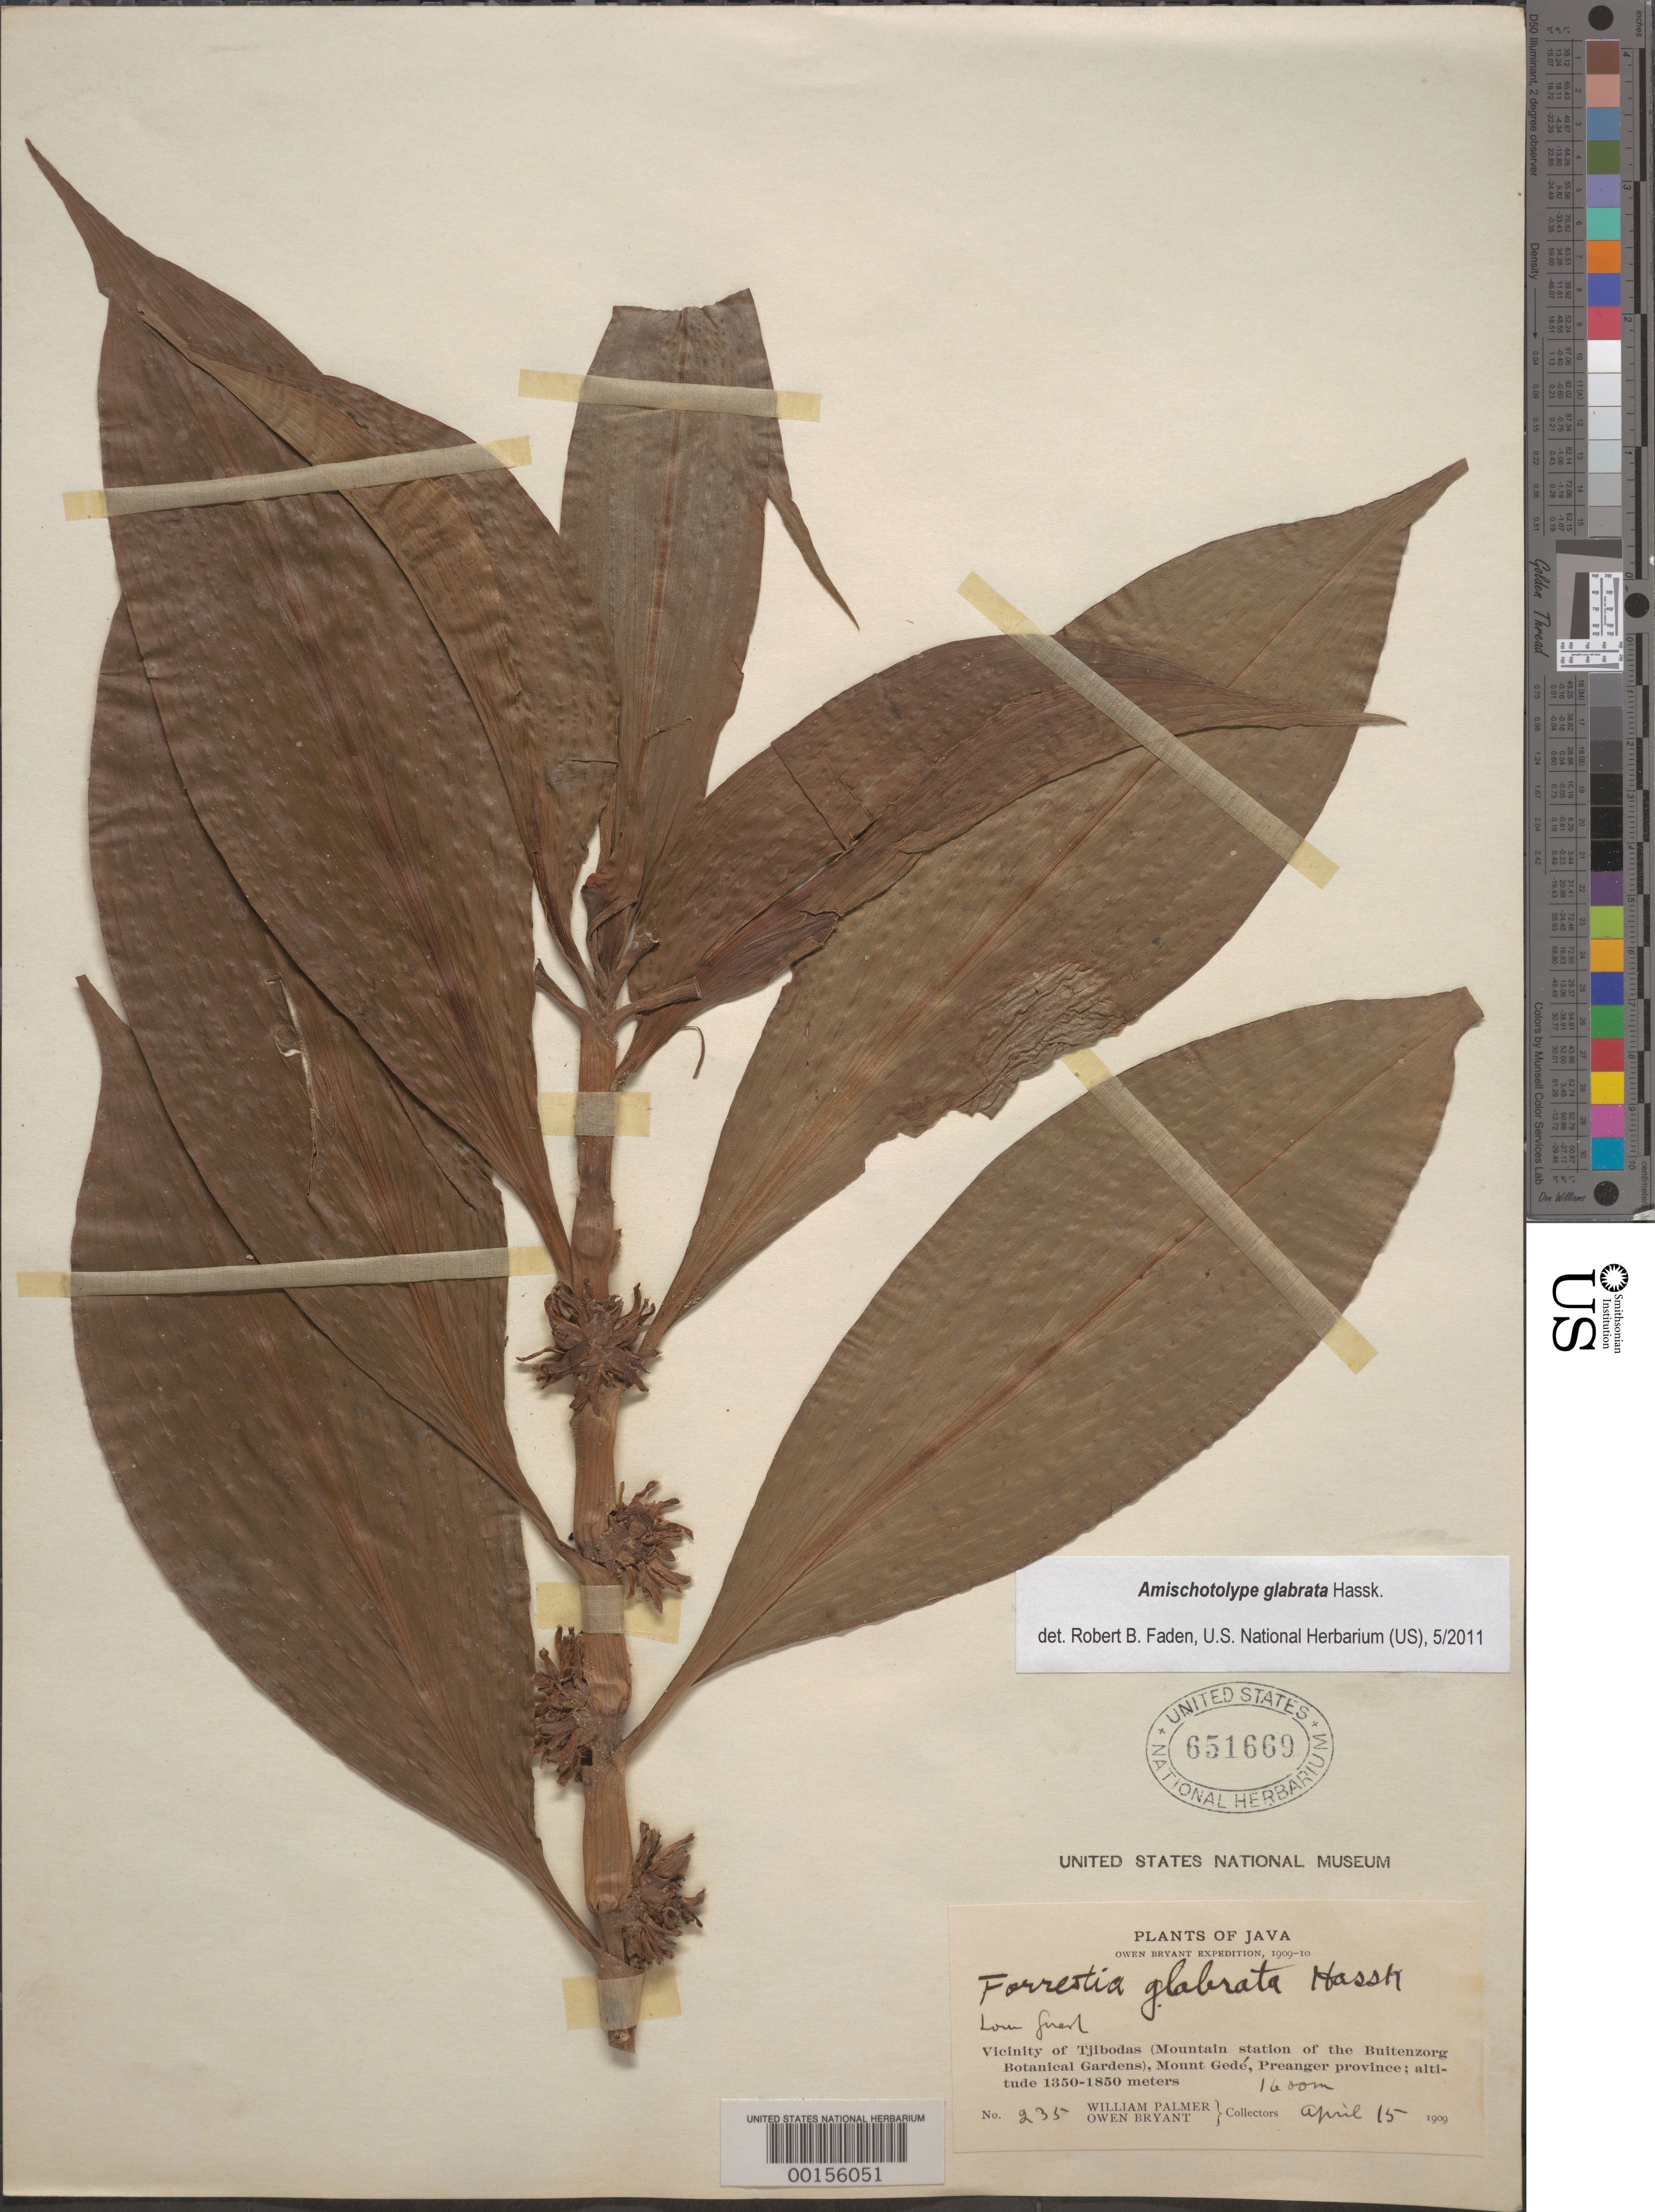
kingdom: Plantae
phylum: Tracheophyta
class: Liliopsida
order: Commelinales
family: Commelinaceae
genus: Amischotolype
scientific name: Amischotolype glabrata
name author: Hassk.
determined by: Faden, Robert B., (US), Smithsonian Institution - National Museum of Natural History (UNITED STATES)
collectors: W. Palmer & O. Bryant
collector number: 235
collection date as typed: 15 Apr 1909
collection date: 1909-04-15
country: Indonesia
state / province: Java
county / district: Jawa Barat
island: Java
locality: Tjibodas; Mount Gede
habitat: Low forest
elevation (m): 1600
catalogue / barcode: US 651669